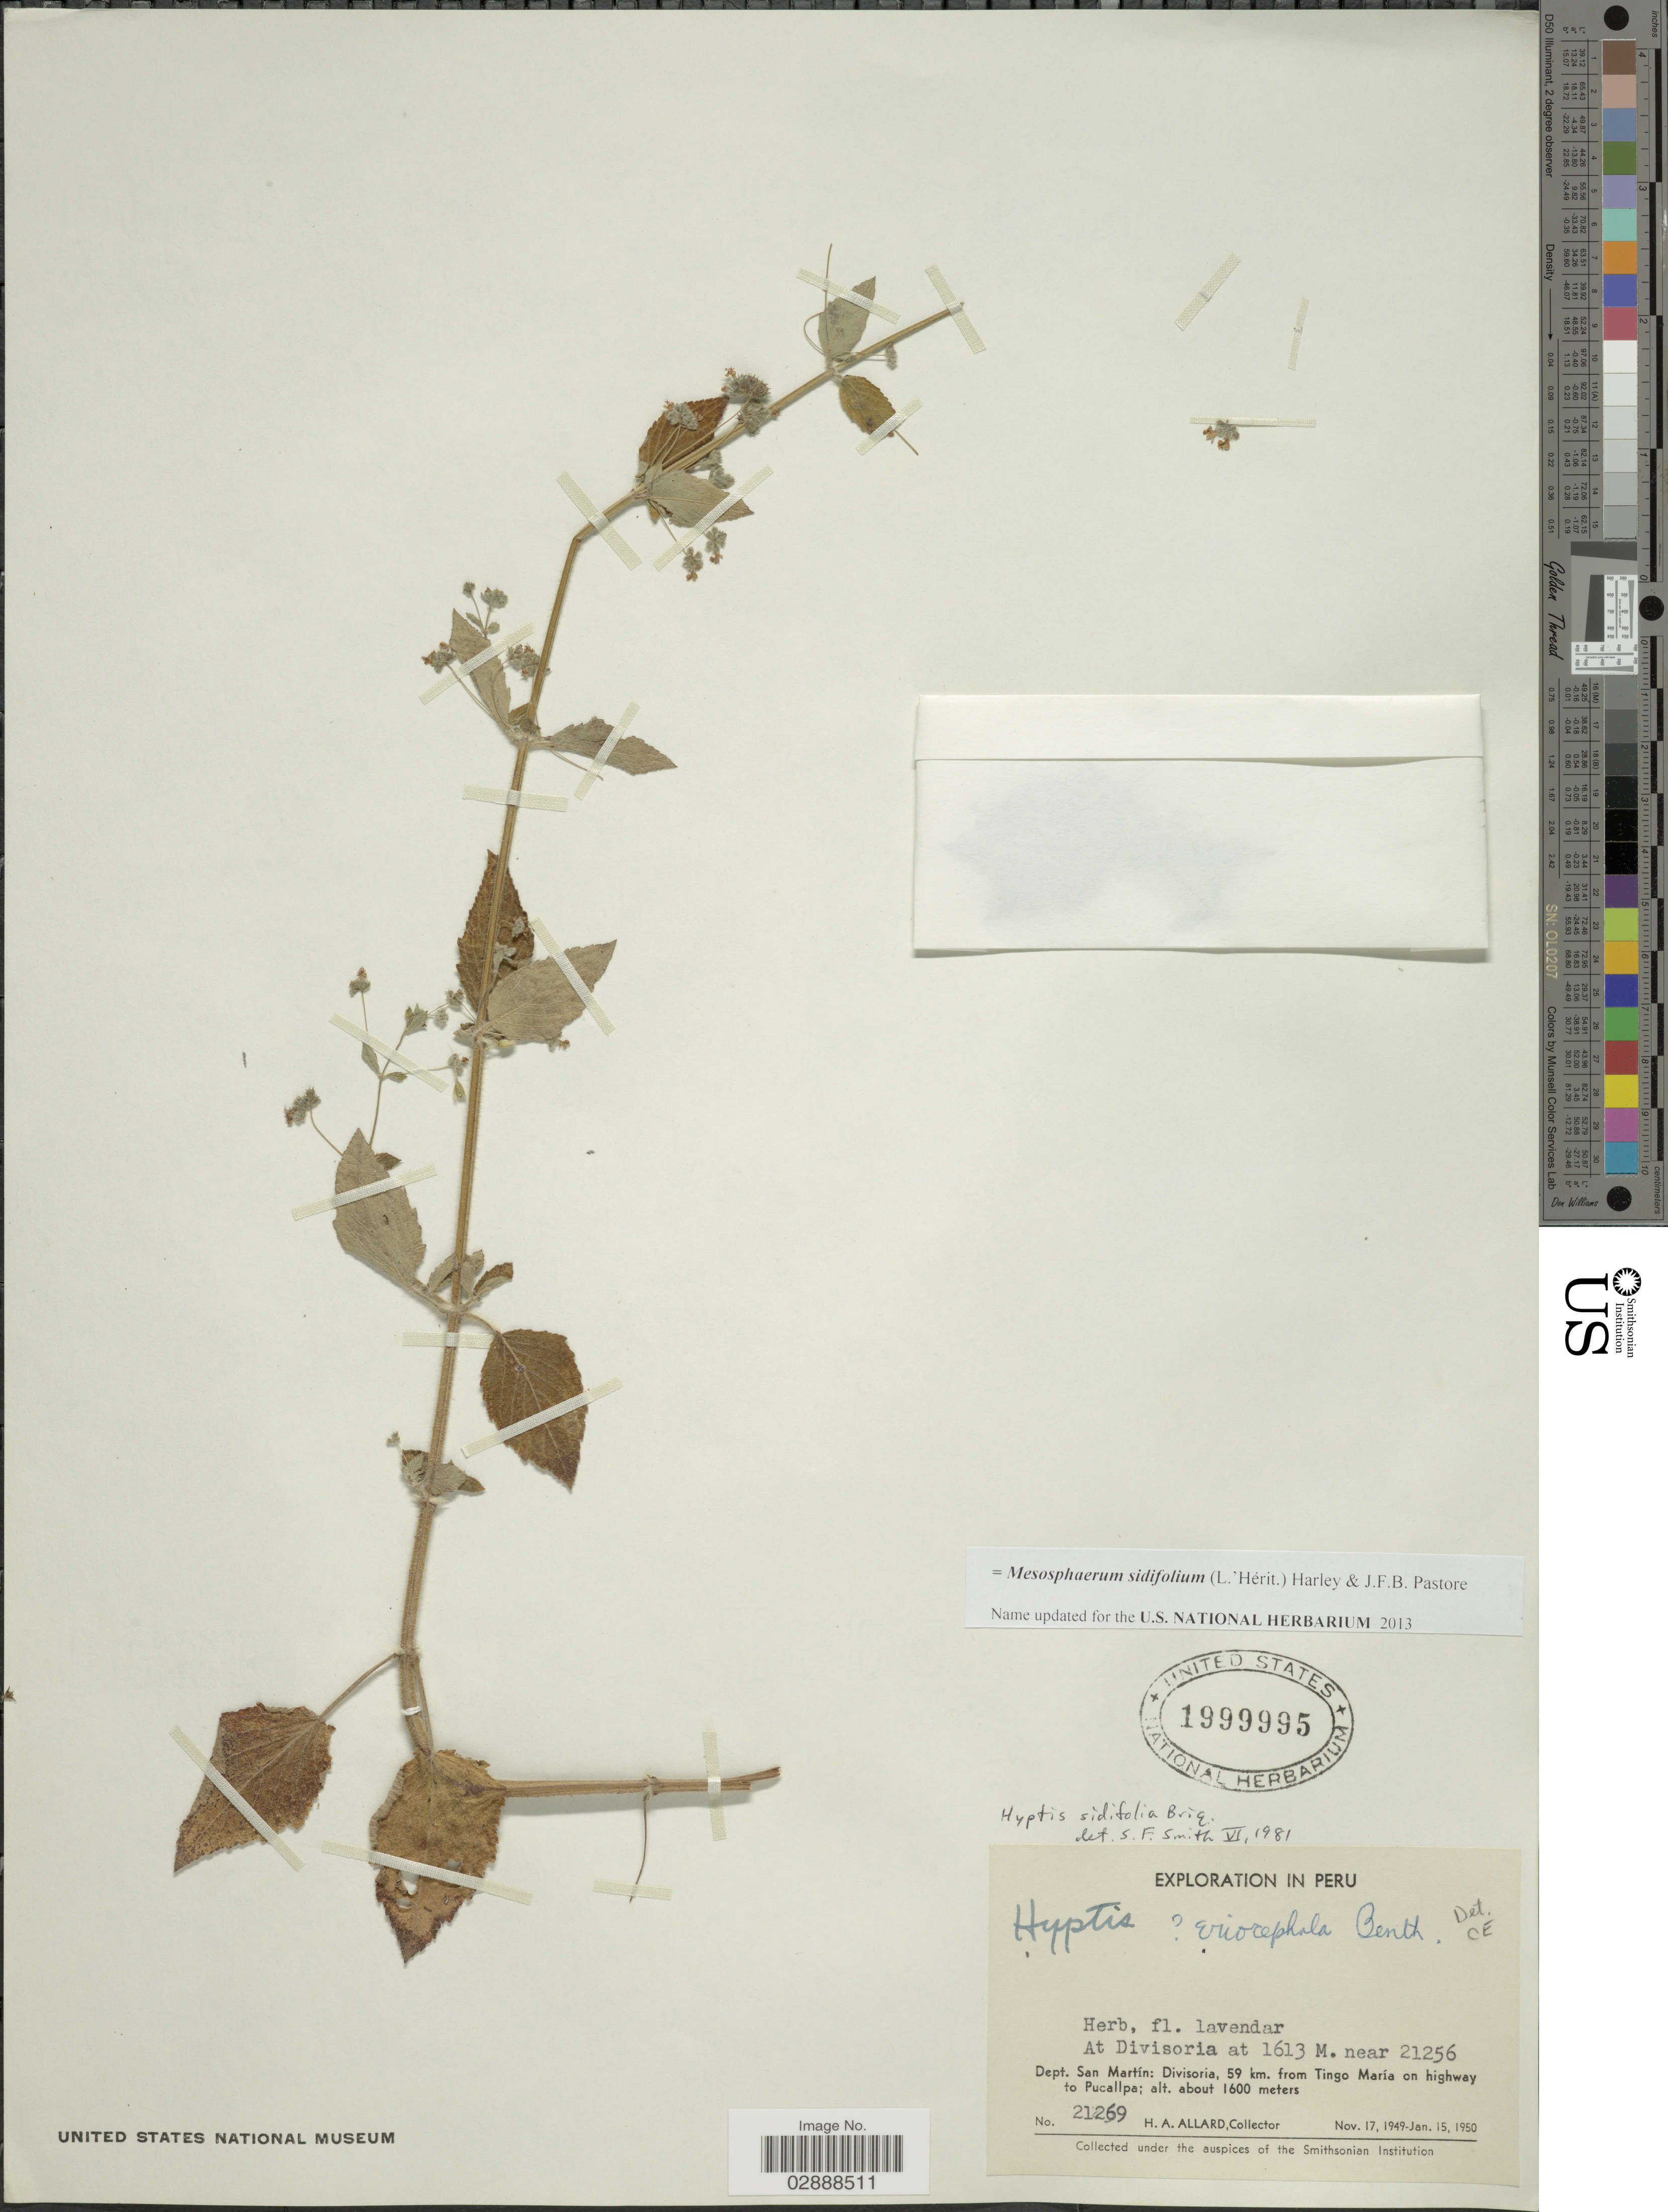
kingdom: Plantae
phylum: Tracheophyta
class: Magnoliopsida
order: Lamiales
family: Lamiaceae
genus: Mesosphaerum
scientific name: Mesosphaerum sidifolium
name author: (L'Hér.) Harley & J.F.B. Pastore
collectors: H. A. Allard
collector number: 21269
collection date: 1949-11-17/1950-01-15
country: Peru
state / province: San Martín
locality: At Divisoria at 1613M. near 21256, Dept. San Martín: Divisoria, 59 km. from Tingo María on highway to Pucallpa.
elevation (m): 1600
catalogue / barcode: US 1999995